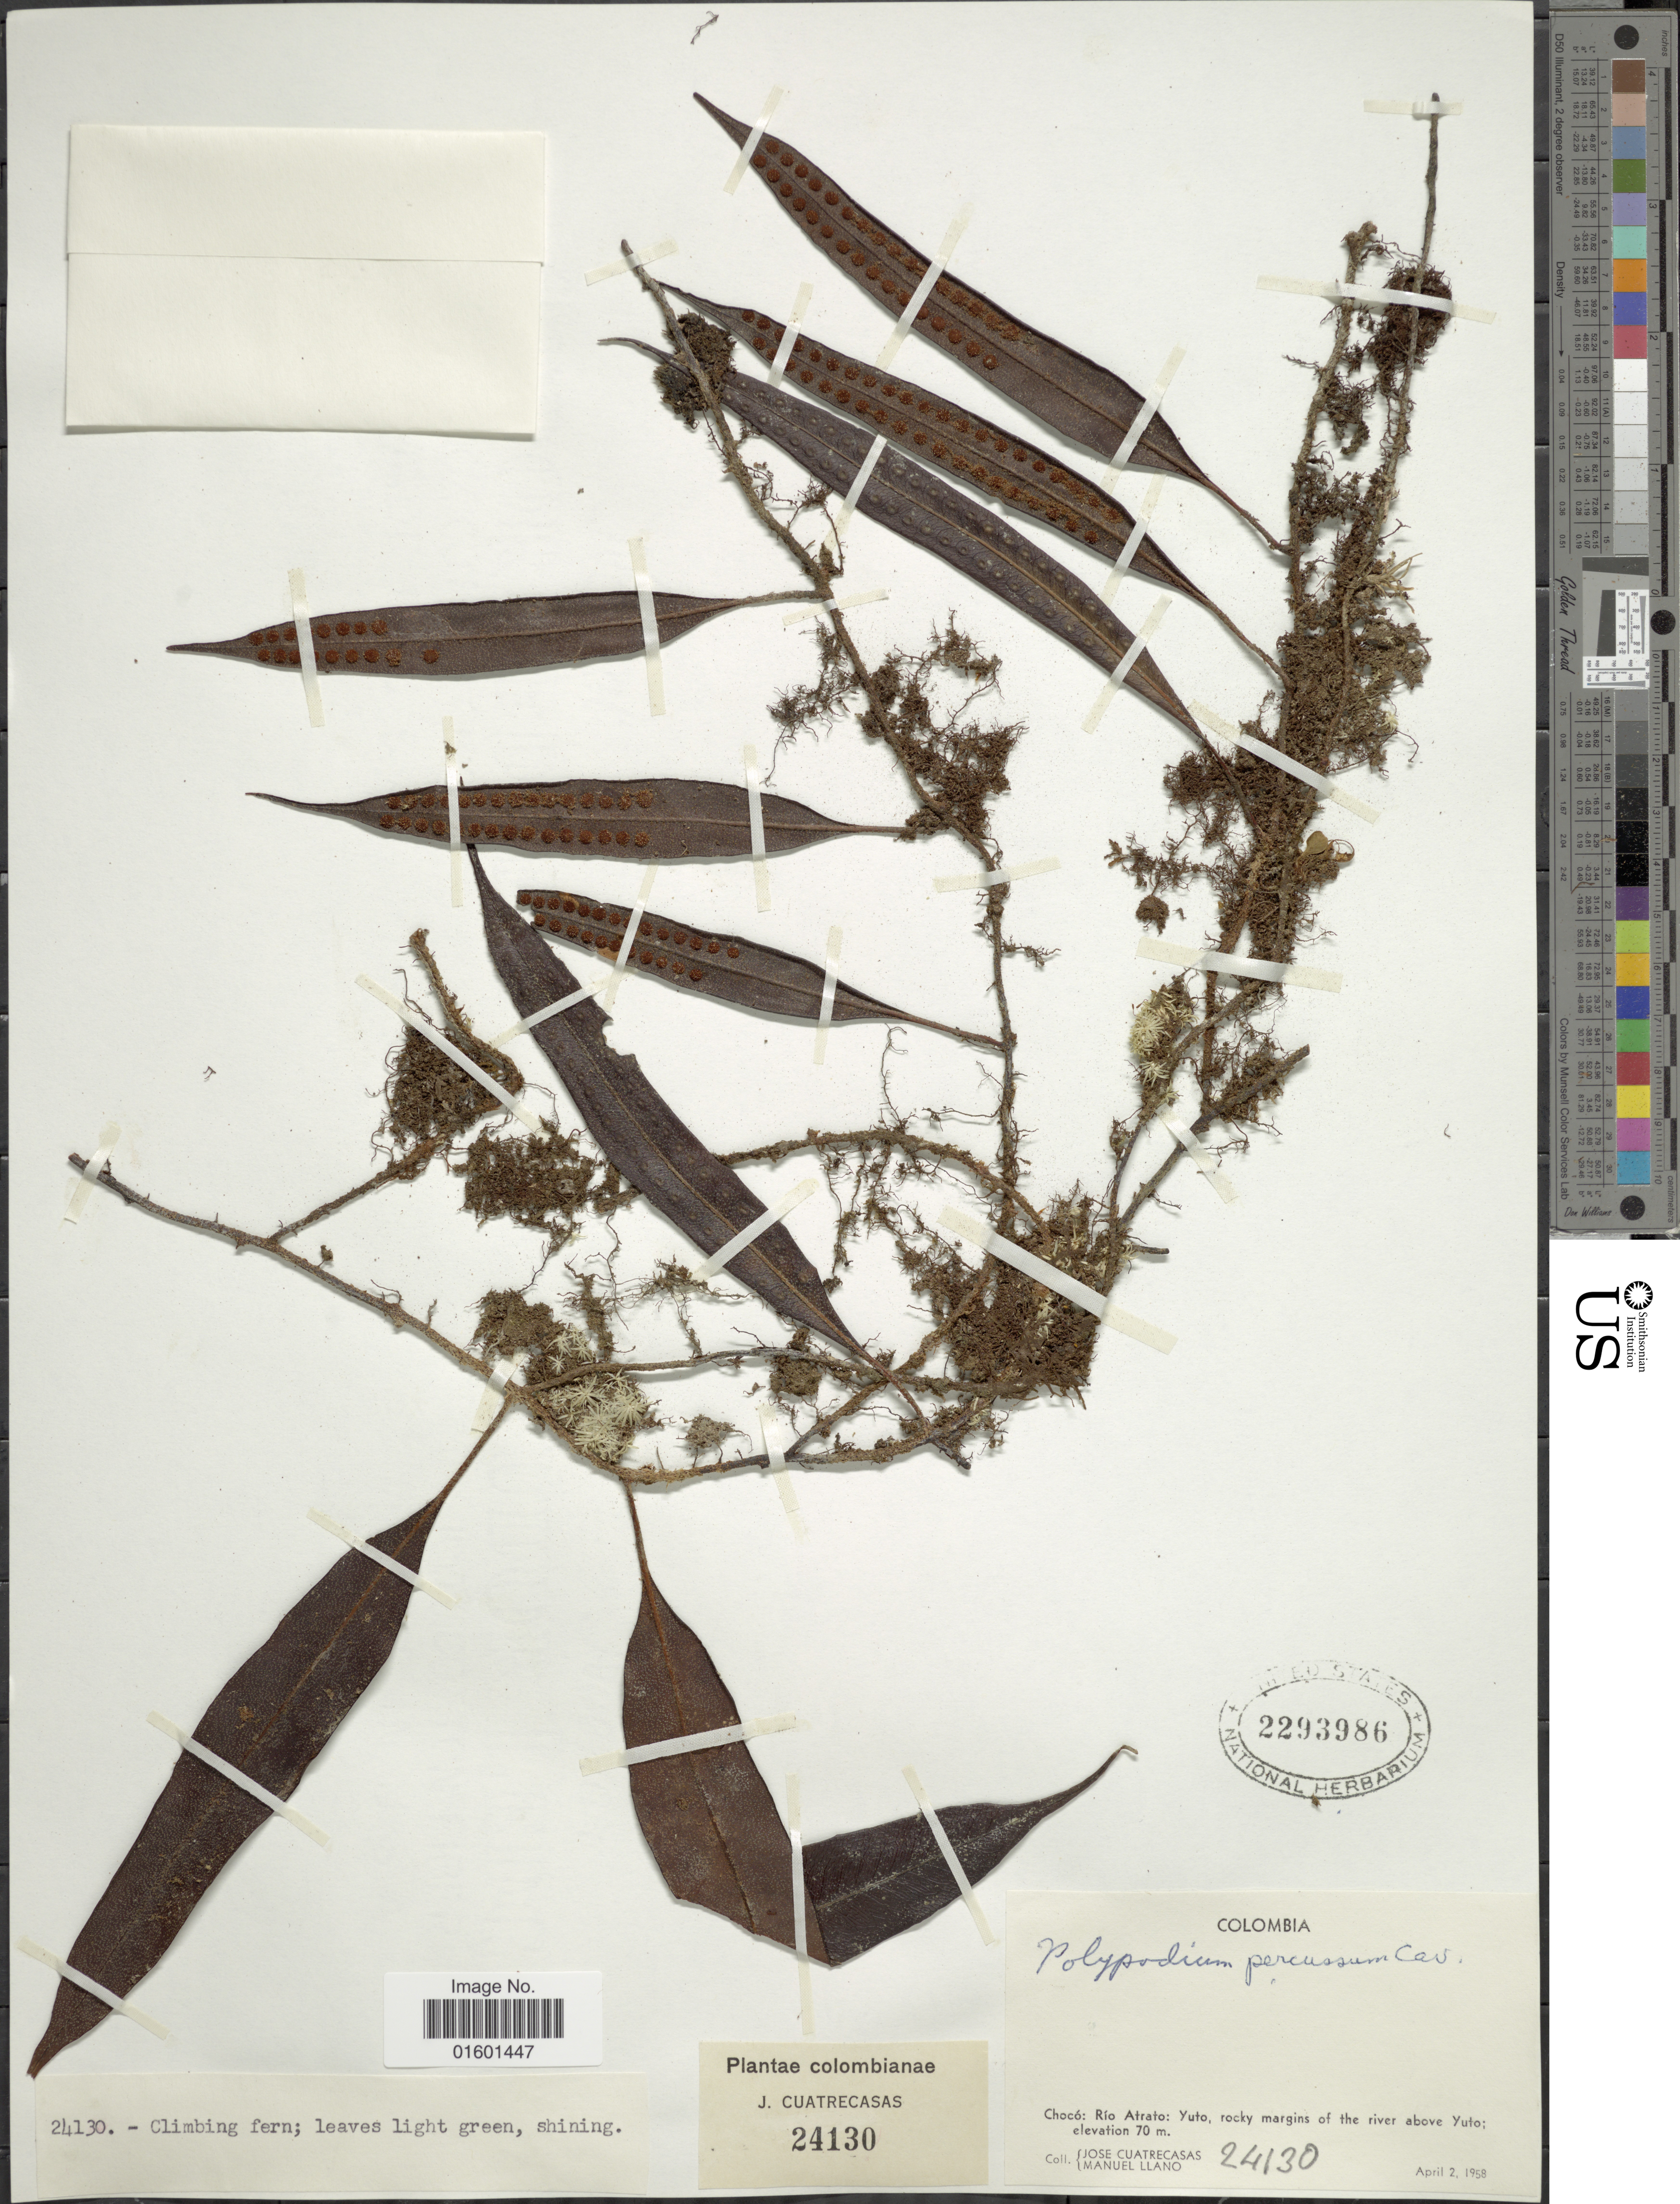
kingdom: Plantae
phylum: Tracheophyta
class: Polypodiopsida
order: Polypodiales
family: Polypodiaceae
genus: Microgramma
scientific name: Microgramma percussa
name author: (Cav.) de la Sota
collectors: J. Cuatrecasas & M. d. Llano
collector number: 24130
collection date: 1958-04-02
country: Colombia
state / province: Chocó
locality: Rio Atrato: Yuto, rocky margins of the river above Yuto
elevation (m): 70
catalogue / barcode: US 2293986